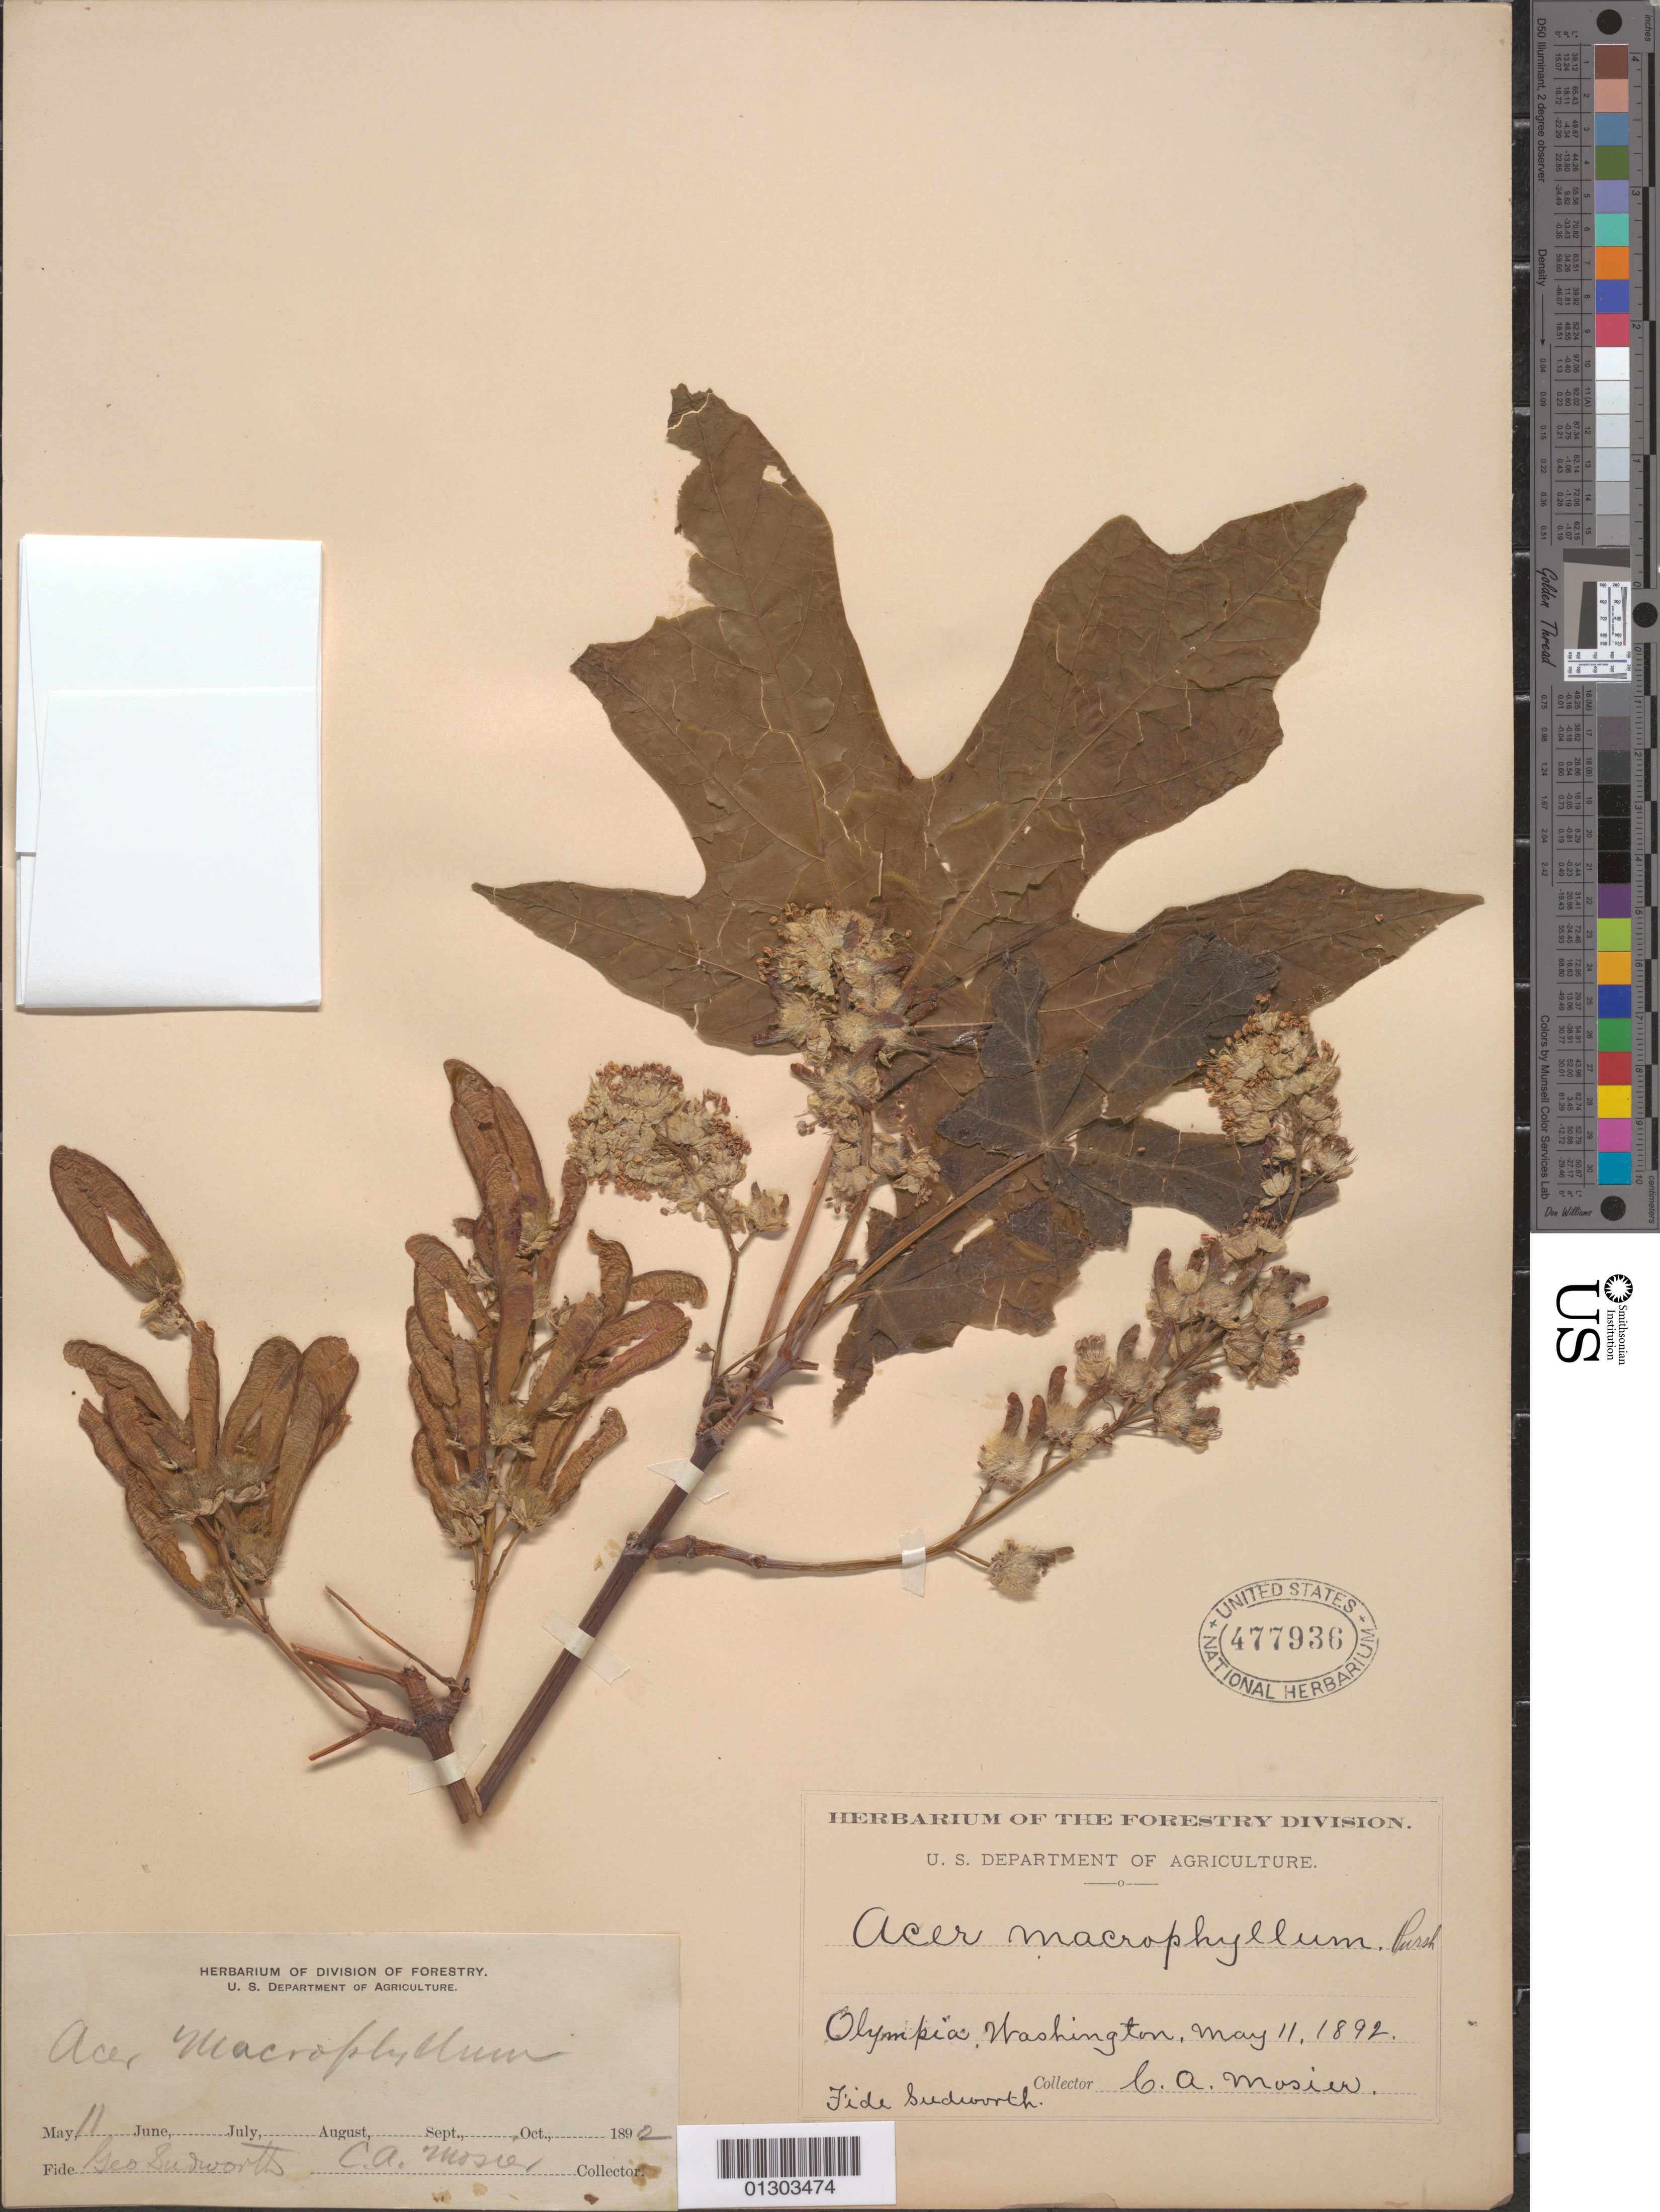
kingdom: Plantae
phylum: Tracheophyta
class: Magnoliopsida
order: Sapindales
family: Sapindaceae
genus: Acer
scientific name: Acer macrophyllum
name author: Pursh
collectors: C. A. Mosier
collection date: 1892-05-11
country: United States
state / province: Washington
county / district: Thurston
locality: Olympia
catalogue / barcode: US 477936